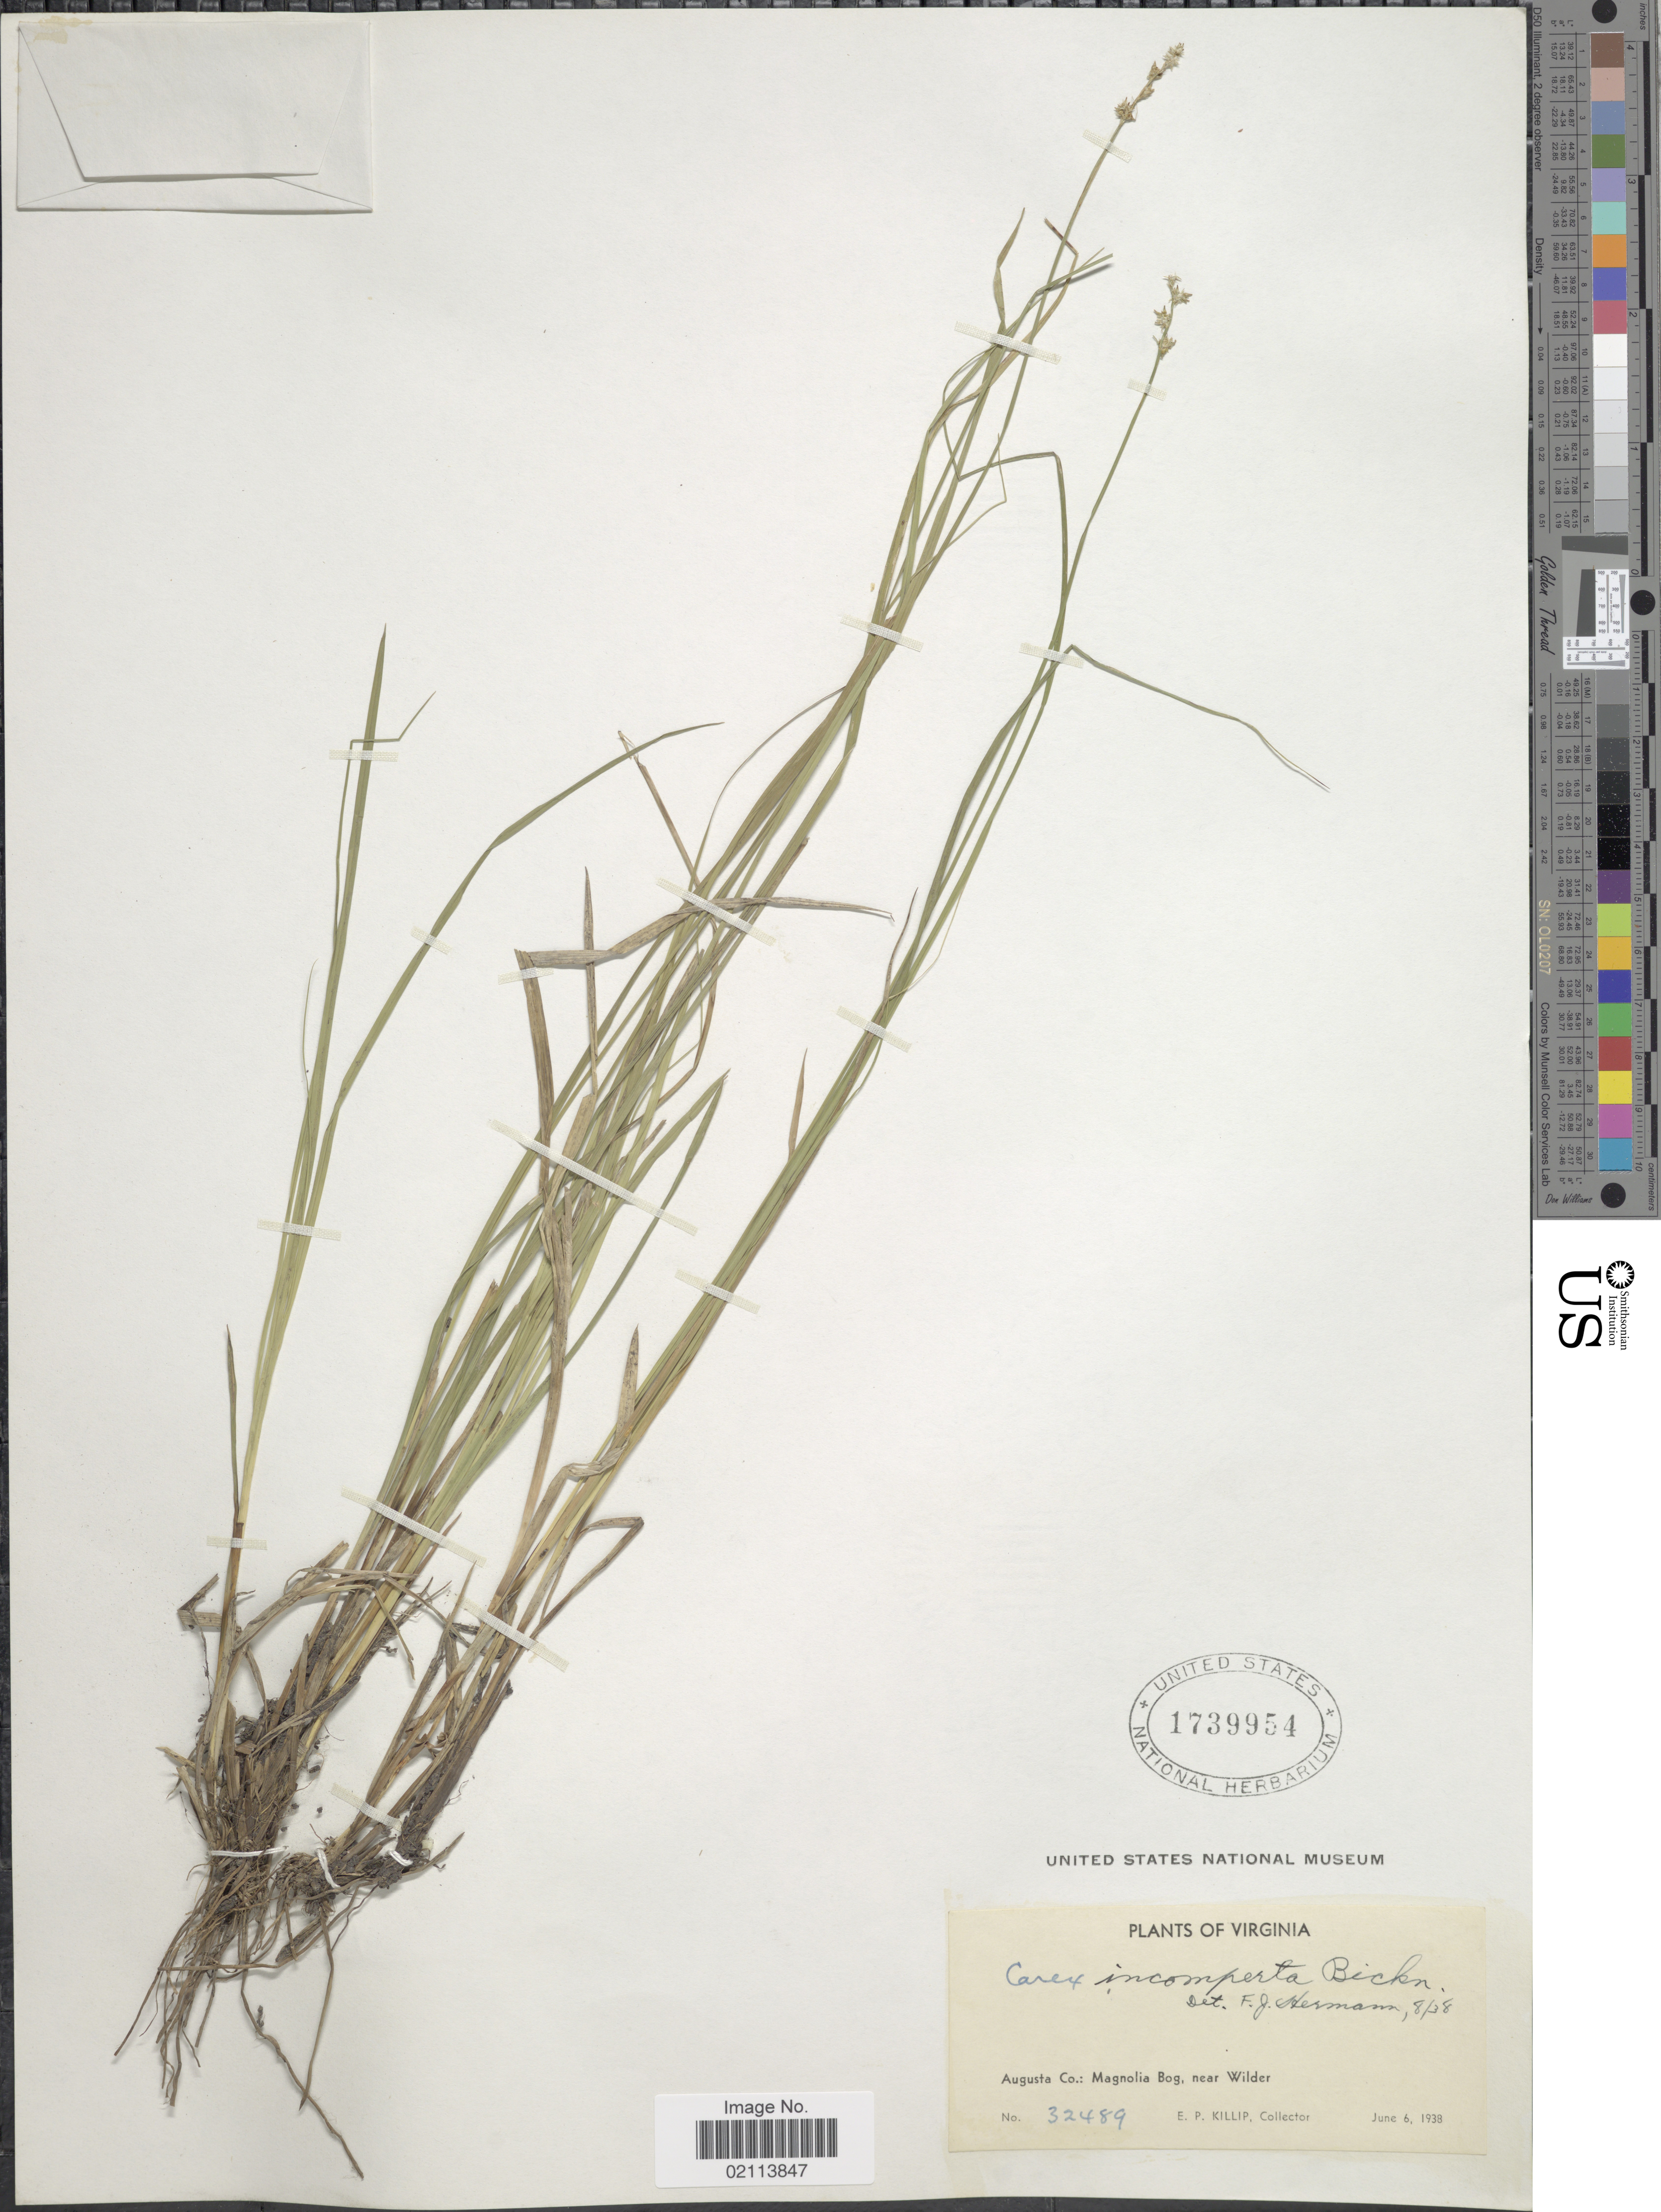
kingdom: Plantae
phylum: Tracheophyta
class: Liliopsida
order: Poales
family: Cyperaceae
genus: Carex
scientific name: Carex atlantica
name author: L.H. Bailey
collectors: E. P. Killip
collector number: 32489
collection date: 1938-06-06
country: United States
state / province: Virginia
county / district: Augusta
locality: Augusta Co.: Magnolia Bog, near Wilder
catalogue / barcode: US 1739954